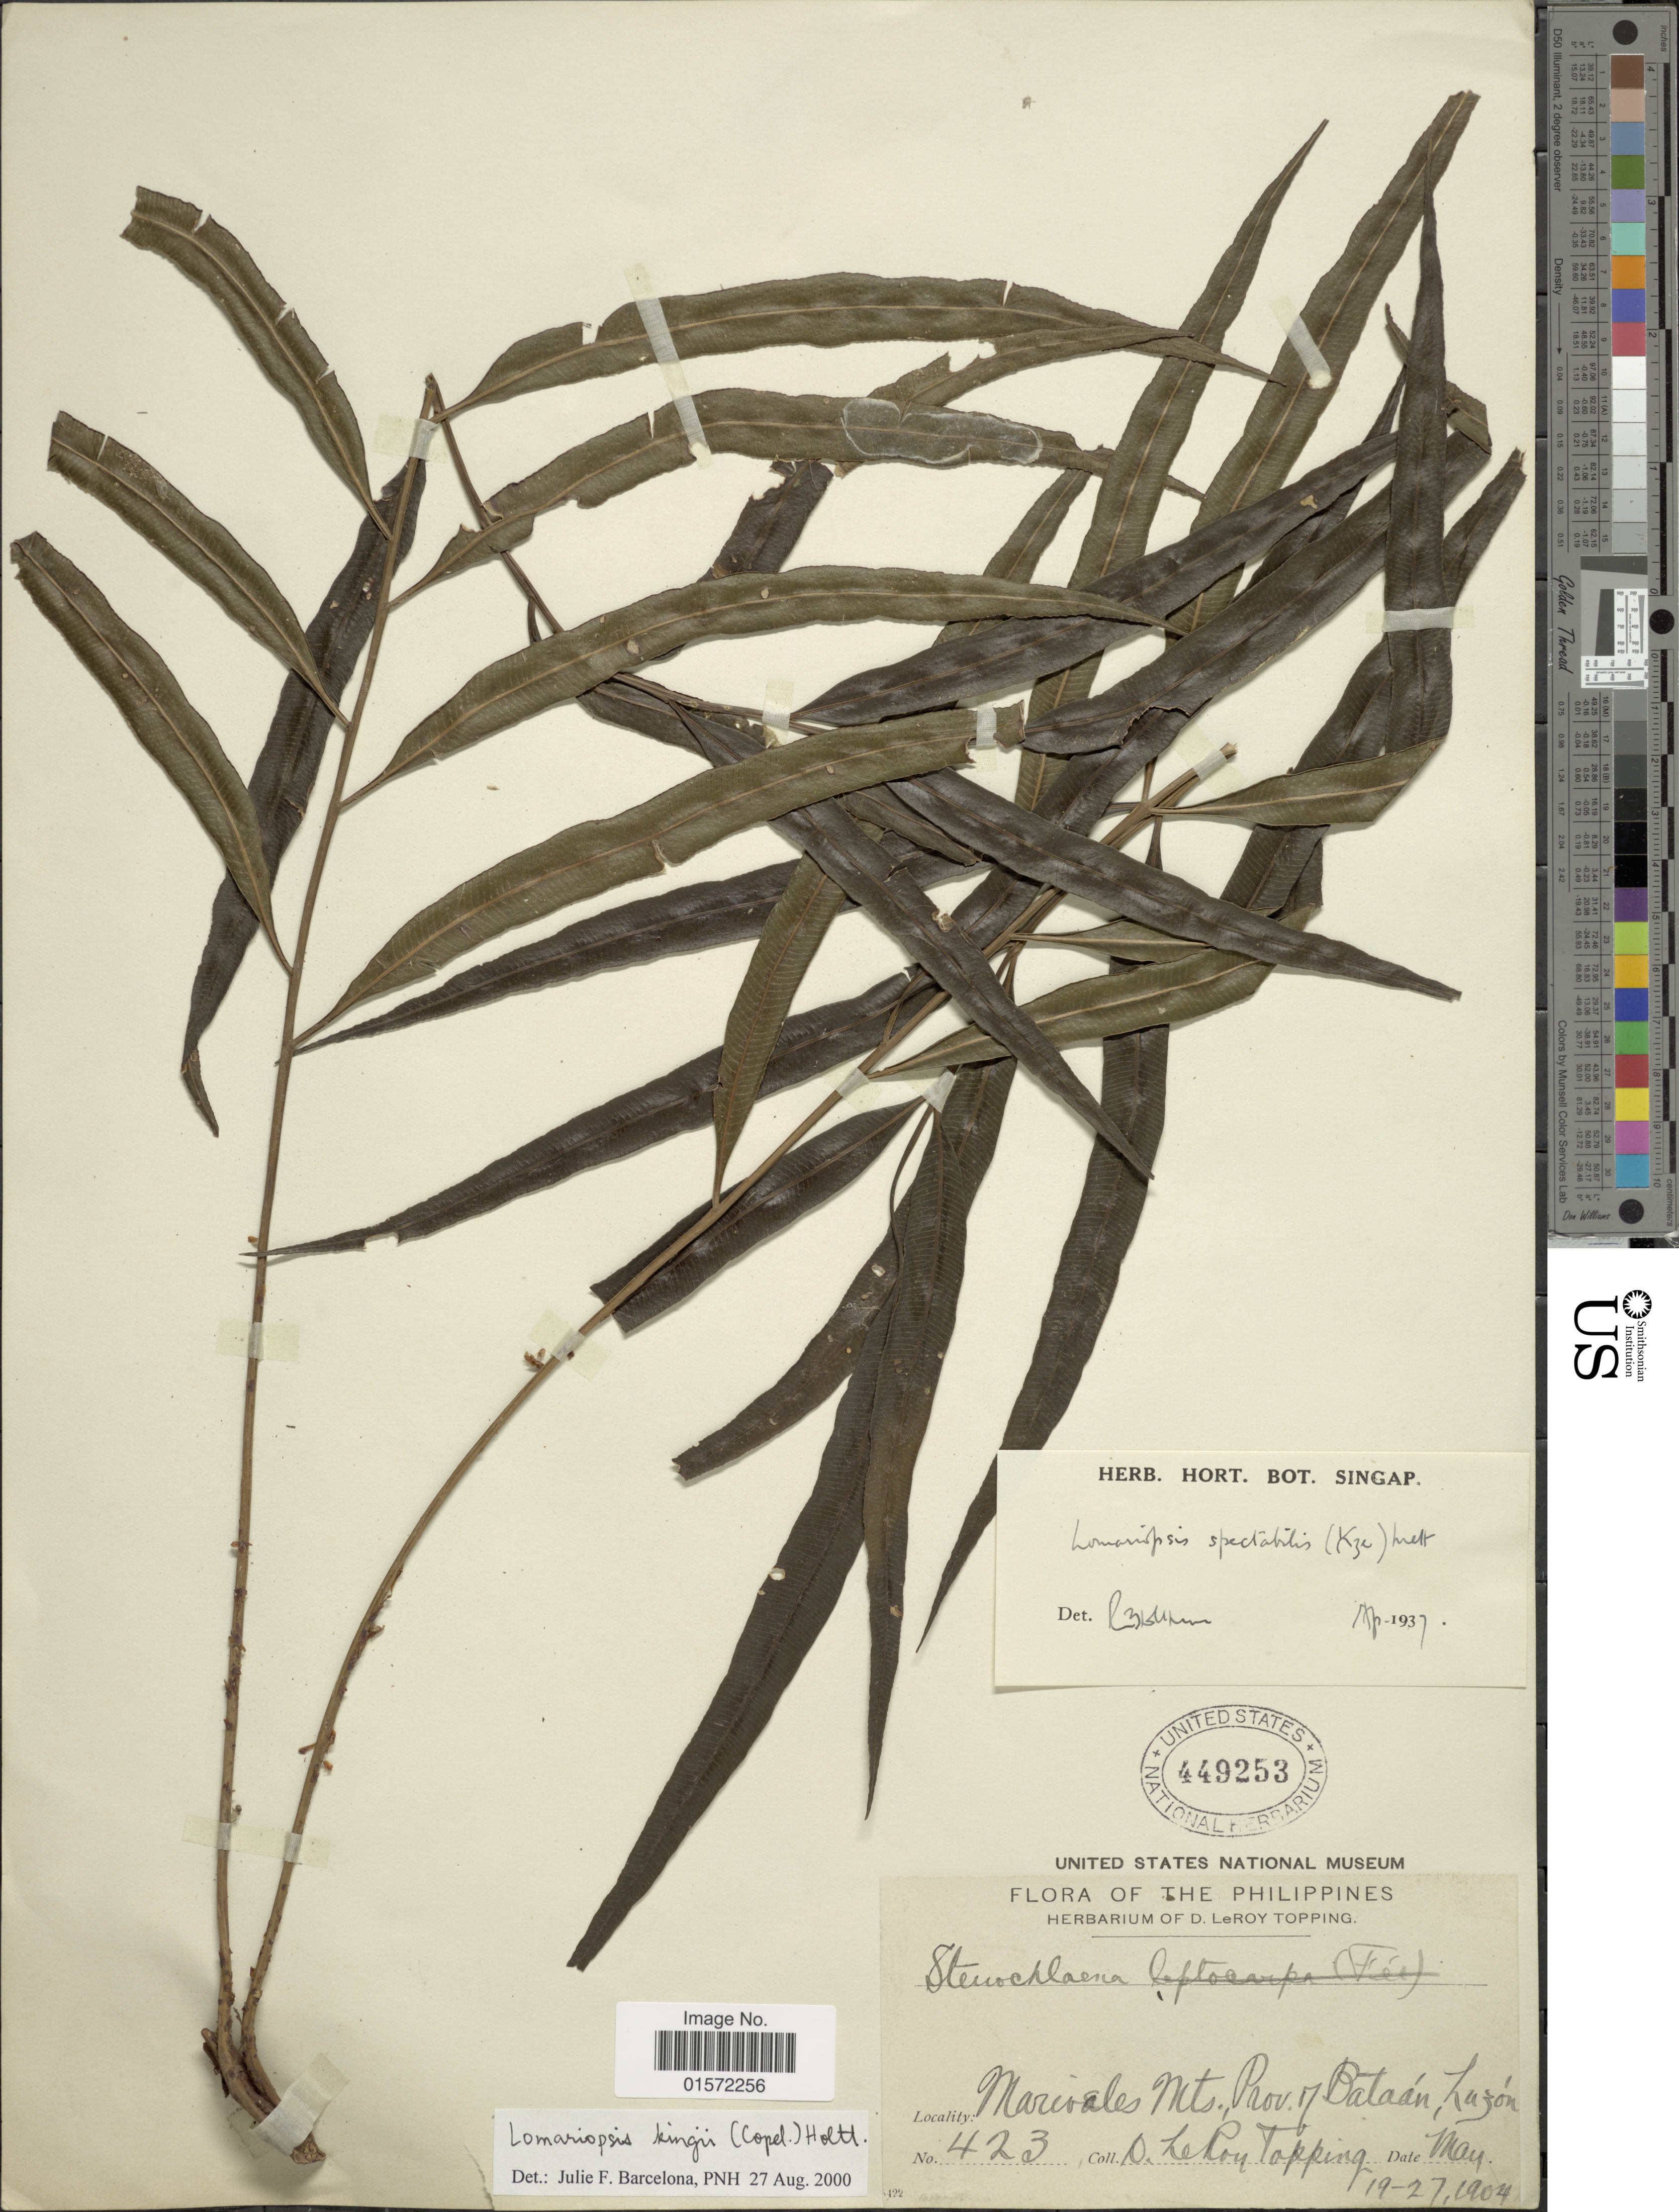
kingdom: Plantae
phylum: Tracheophyta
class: Polypodiopsida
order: Polypodiales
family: Lomariopsidaceae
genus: Lomariopsis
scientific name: Lomariopsis spectabilis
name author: (Kunze) Mett.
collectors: D. L. Topping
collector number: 423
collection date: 1904-05-19/1904-05-27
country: Philippines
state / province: Cagayan Valley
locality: Marivales Mts., Prov. of Bataán, Luzón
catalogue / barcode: US 449253